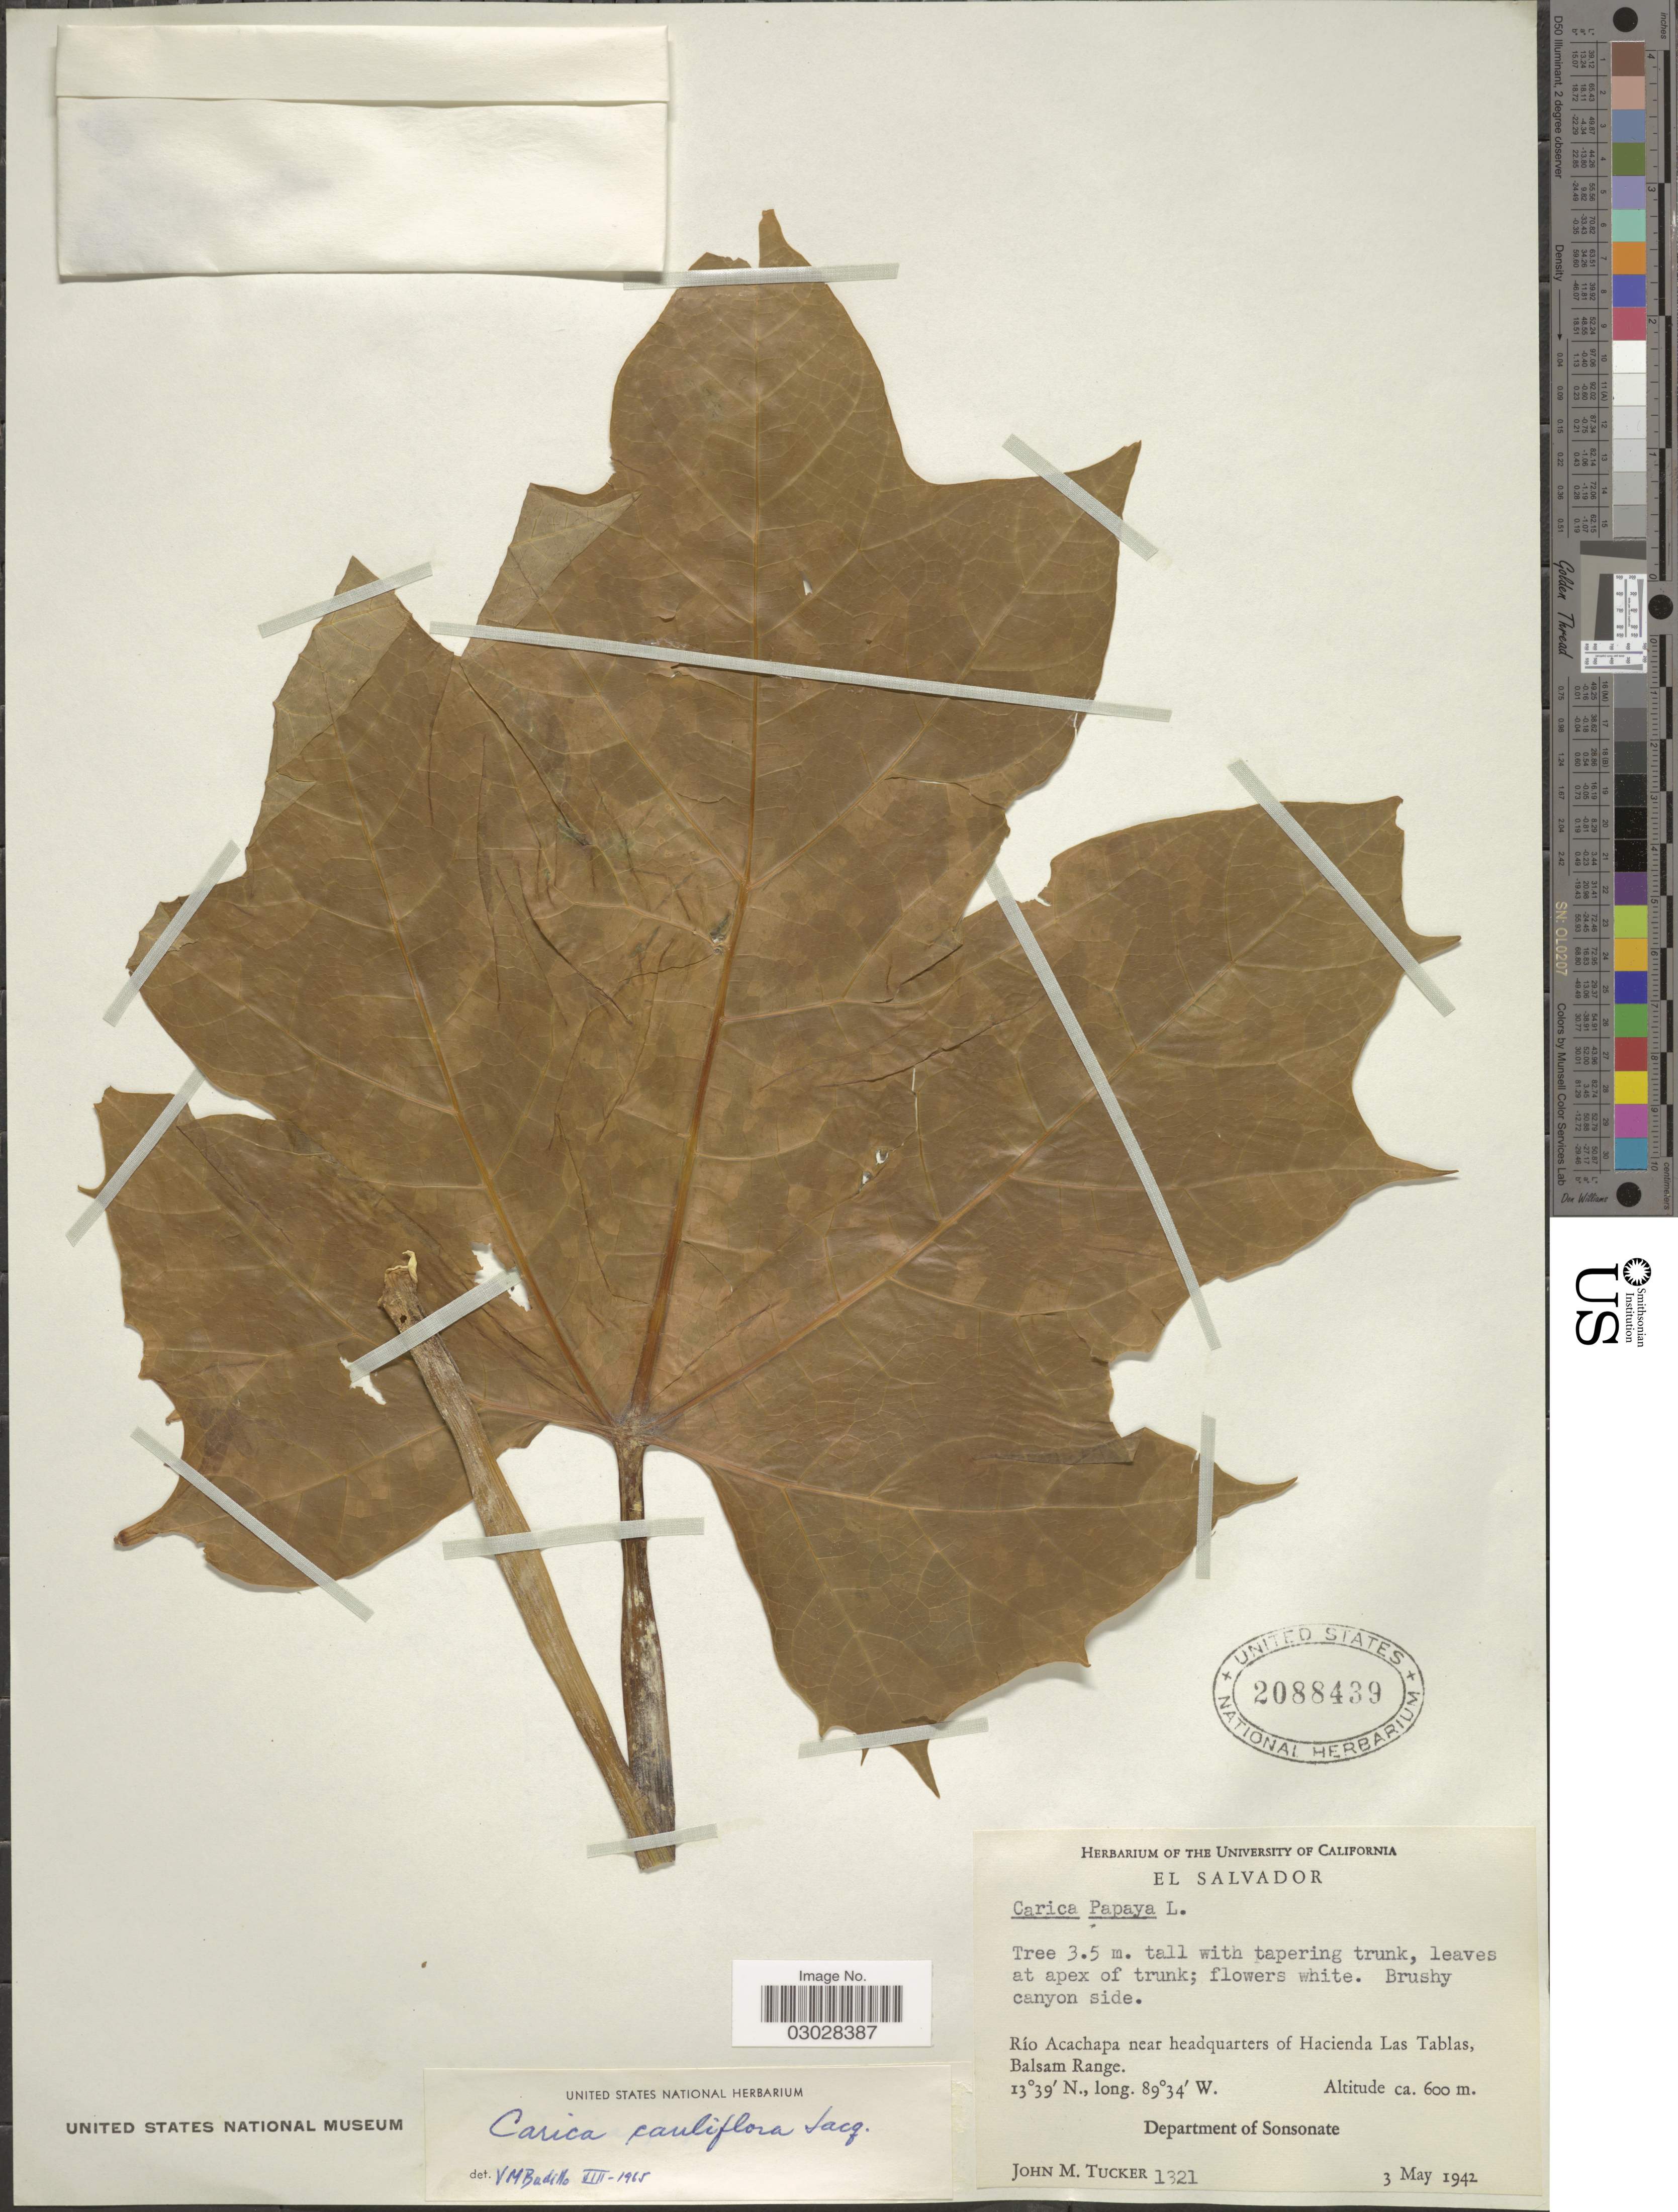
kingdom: Plantae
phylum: Tracheophyta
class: Magnoliopsida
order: Brassicales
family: Caricaceae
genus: Vasconcellea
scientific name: Vasconcellea cauliflora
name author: (Jacq.) A. DC.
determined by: Strong, M. T., (US), Smithsonian Institution - National Museum of Natural History (UNITED STATES)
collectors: J. M. Tucker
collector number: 1321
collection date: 1942-05-03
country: El Salvador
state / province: Sonsonate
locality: Río Acachapa near headquarters of Hacienda Las Tablas, Balsam Range, Department of Sonsonate.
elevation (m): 600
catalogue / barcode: US 2088439